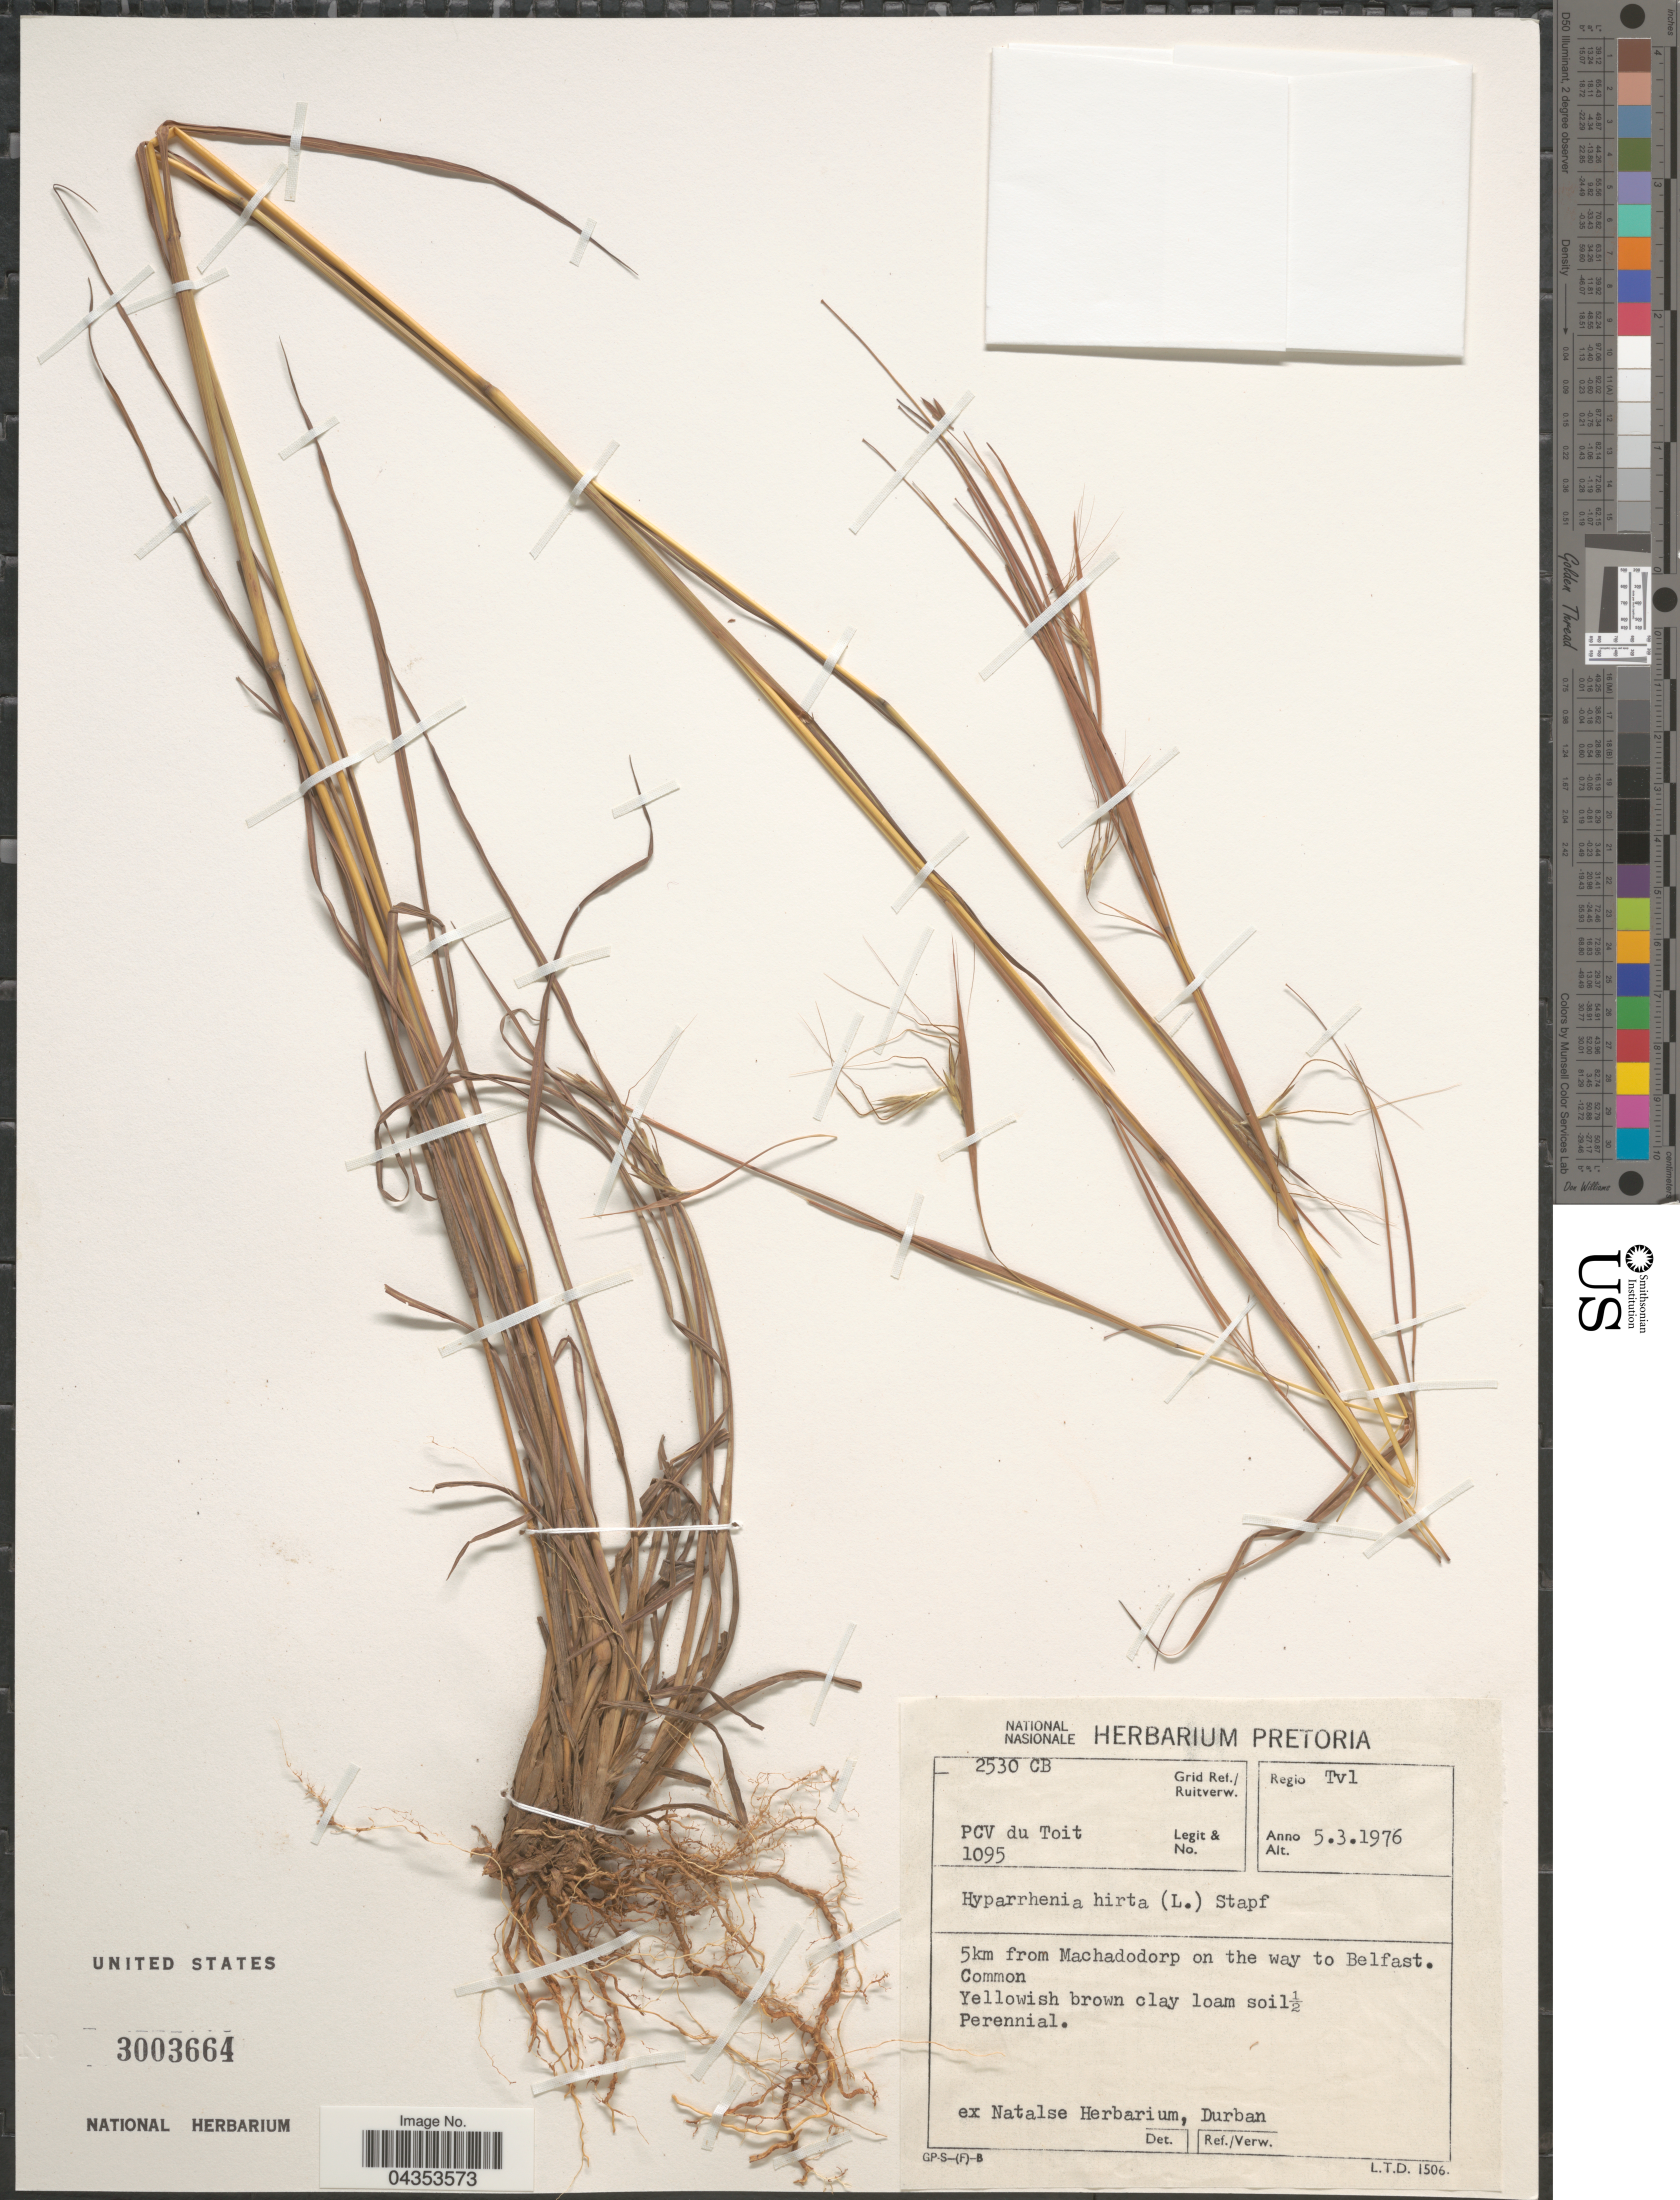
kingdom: Plantae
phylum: Tracheophyta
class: Liliopsida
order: Poales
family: Poaceae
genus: Hyparrhenia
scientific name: Hyparrhenia hirta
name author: (L.) Stapf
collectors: P. Du Toit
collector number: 1095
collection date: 1976-03-05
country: South Africa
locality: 2530 CB Grid Ref./Ruitverw. Regio Tvl. 5km from Machadodorp on the way to Belfast.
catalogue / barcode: US 3003664